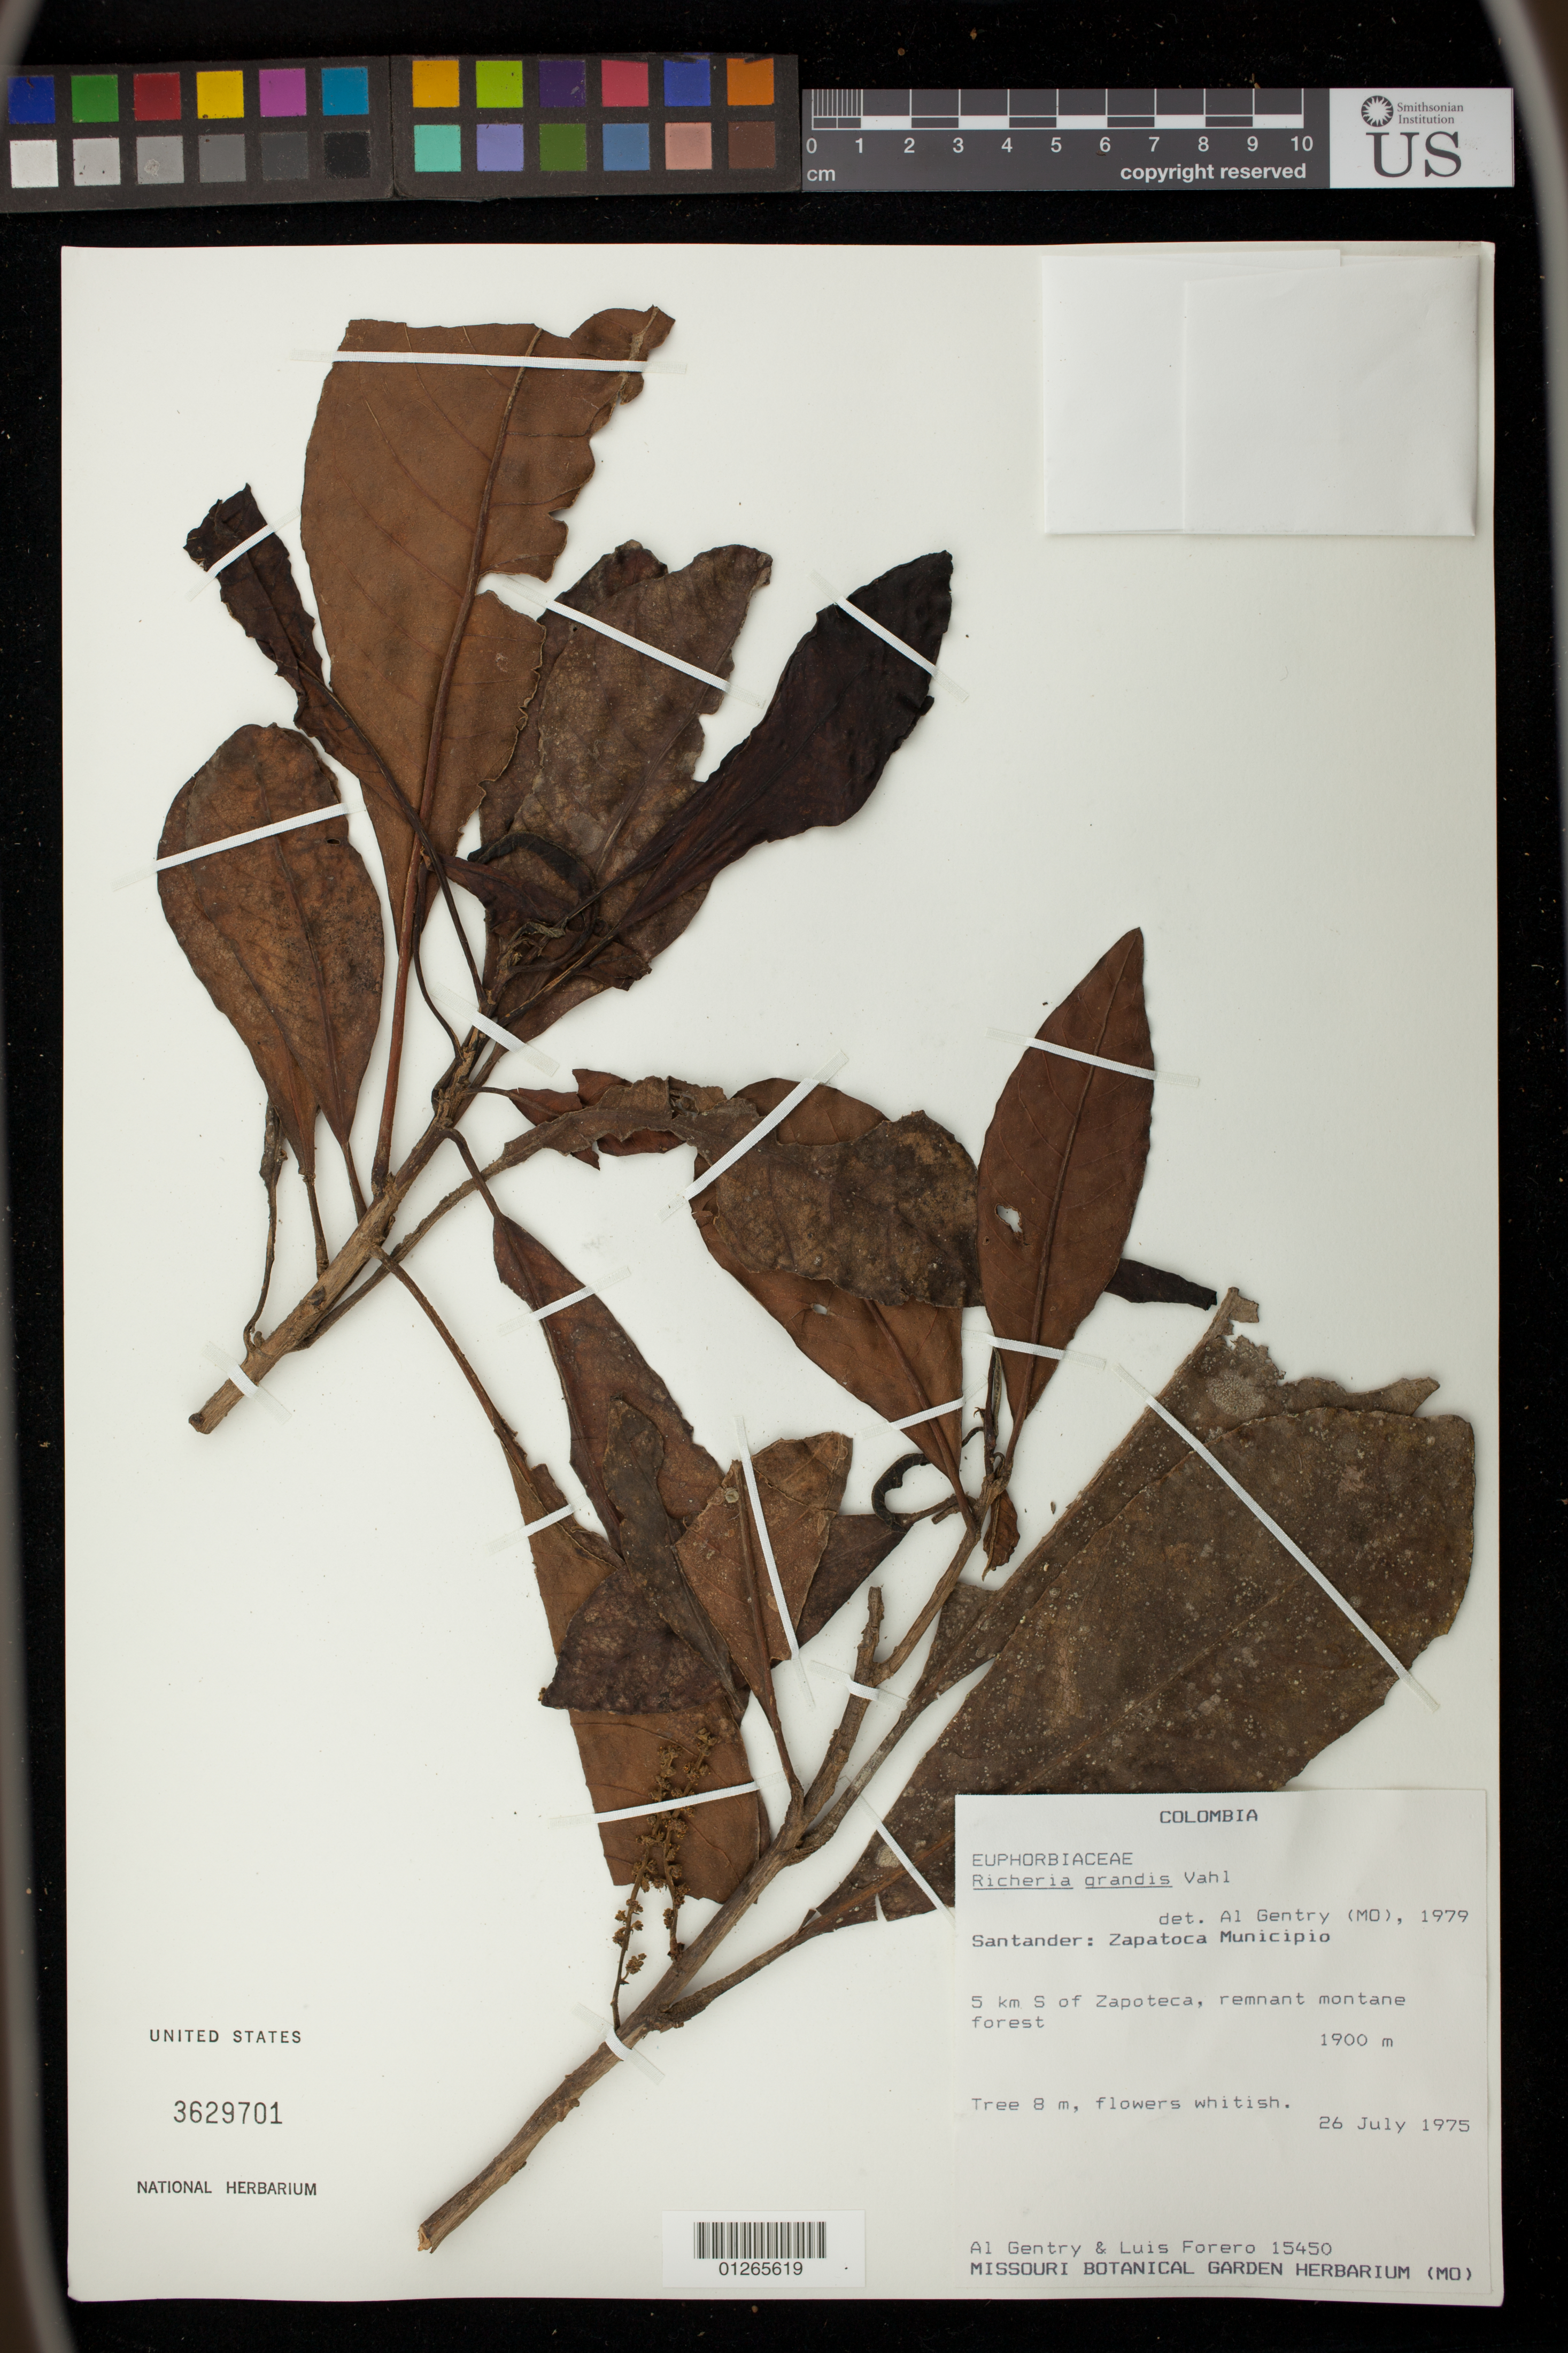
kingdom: Plantae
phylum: Tracheophyta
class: Magnoliopsida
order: Malpighiales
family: Phyllanthaceae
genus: Richeria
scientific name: Richeria grandis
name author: Vahl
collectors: A. Gentry & Forero, L.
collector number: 15450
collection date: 1975-07-26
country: Colombia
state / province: Santander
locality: Porto das Canoas. S. Francisco do Sul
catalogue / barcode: US 3629701